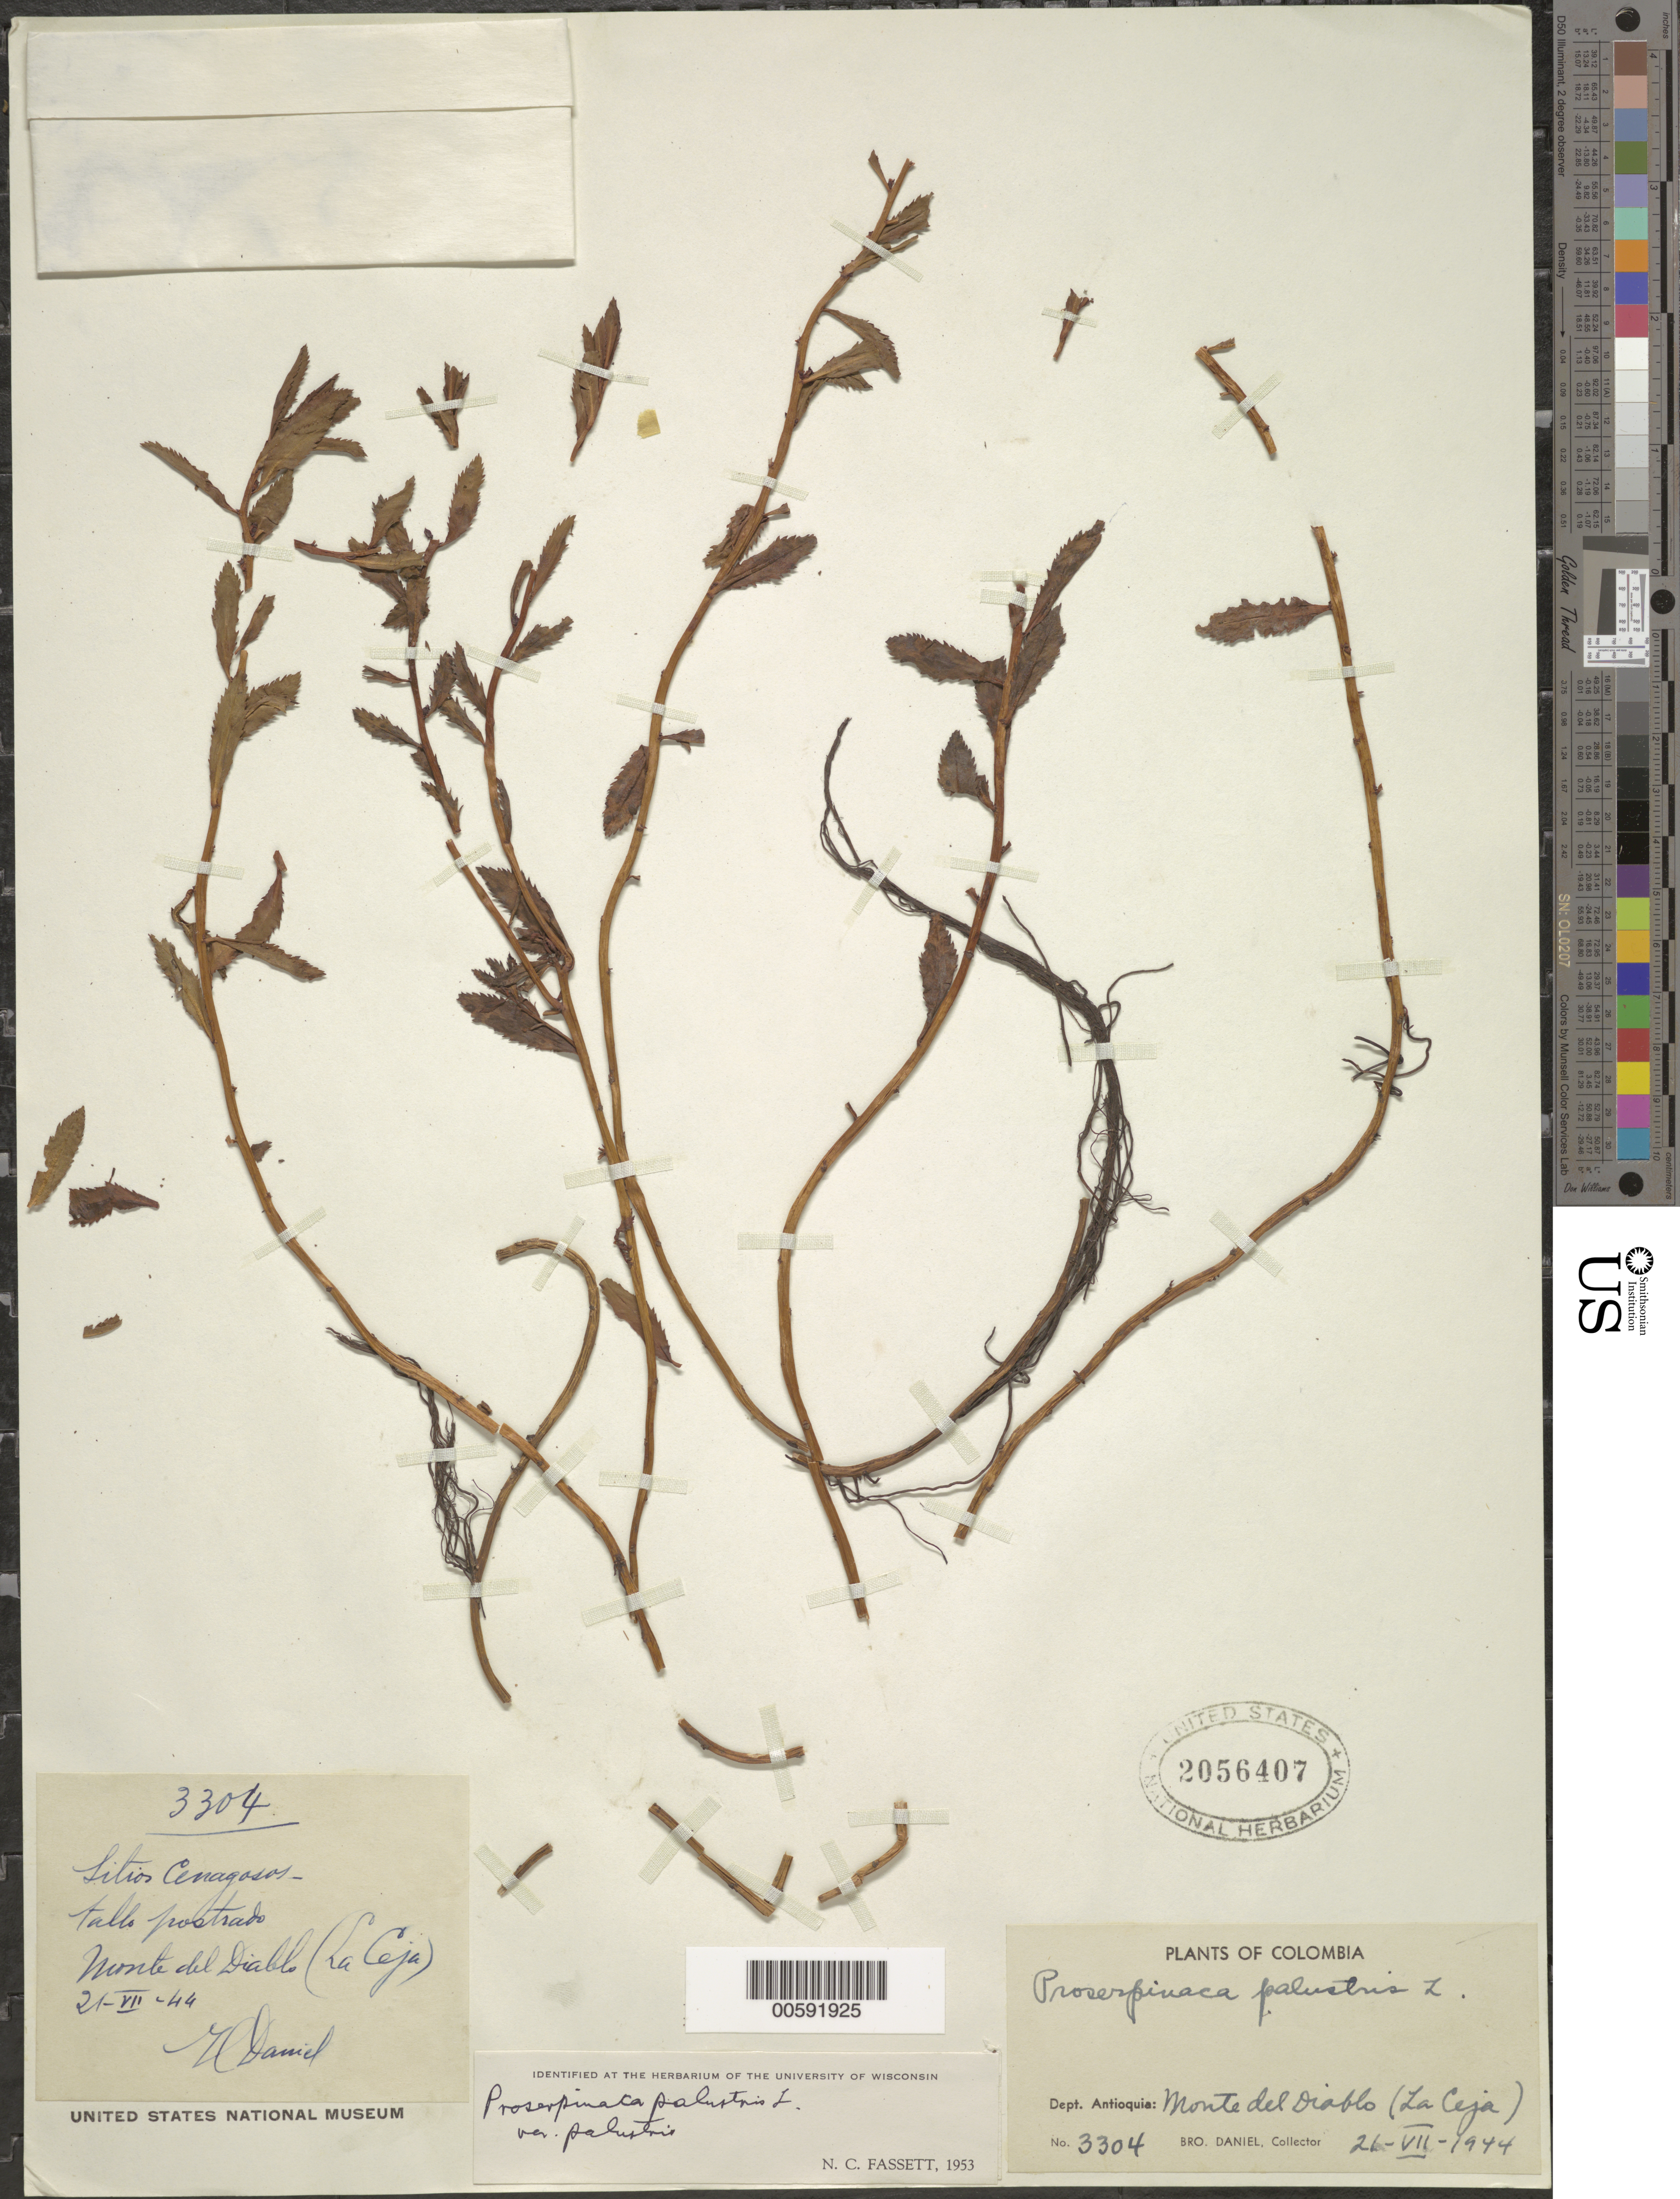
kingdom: Plantae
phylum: Tracheophyta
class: Magnoliopsida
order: Saxifragales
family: Haloragaceae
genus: Proserpinaca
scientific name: Proserpinaca pectinata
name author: Lam.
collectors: Bro. Daniel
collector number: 3304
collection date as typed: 26 Jul 1944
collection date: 1944-07-26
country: Colombia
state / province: Antioquia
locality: Monte del Diablo, La Ceja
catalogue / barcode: US 2056407